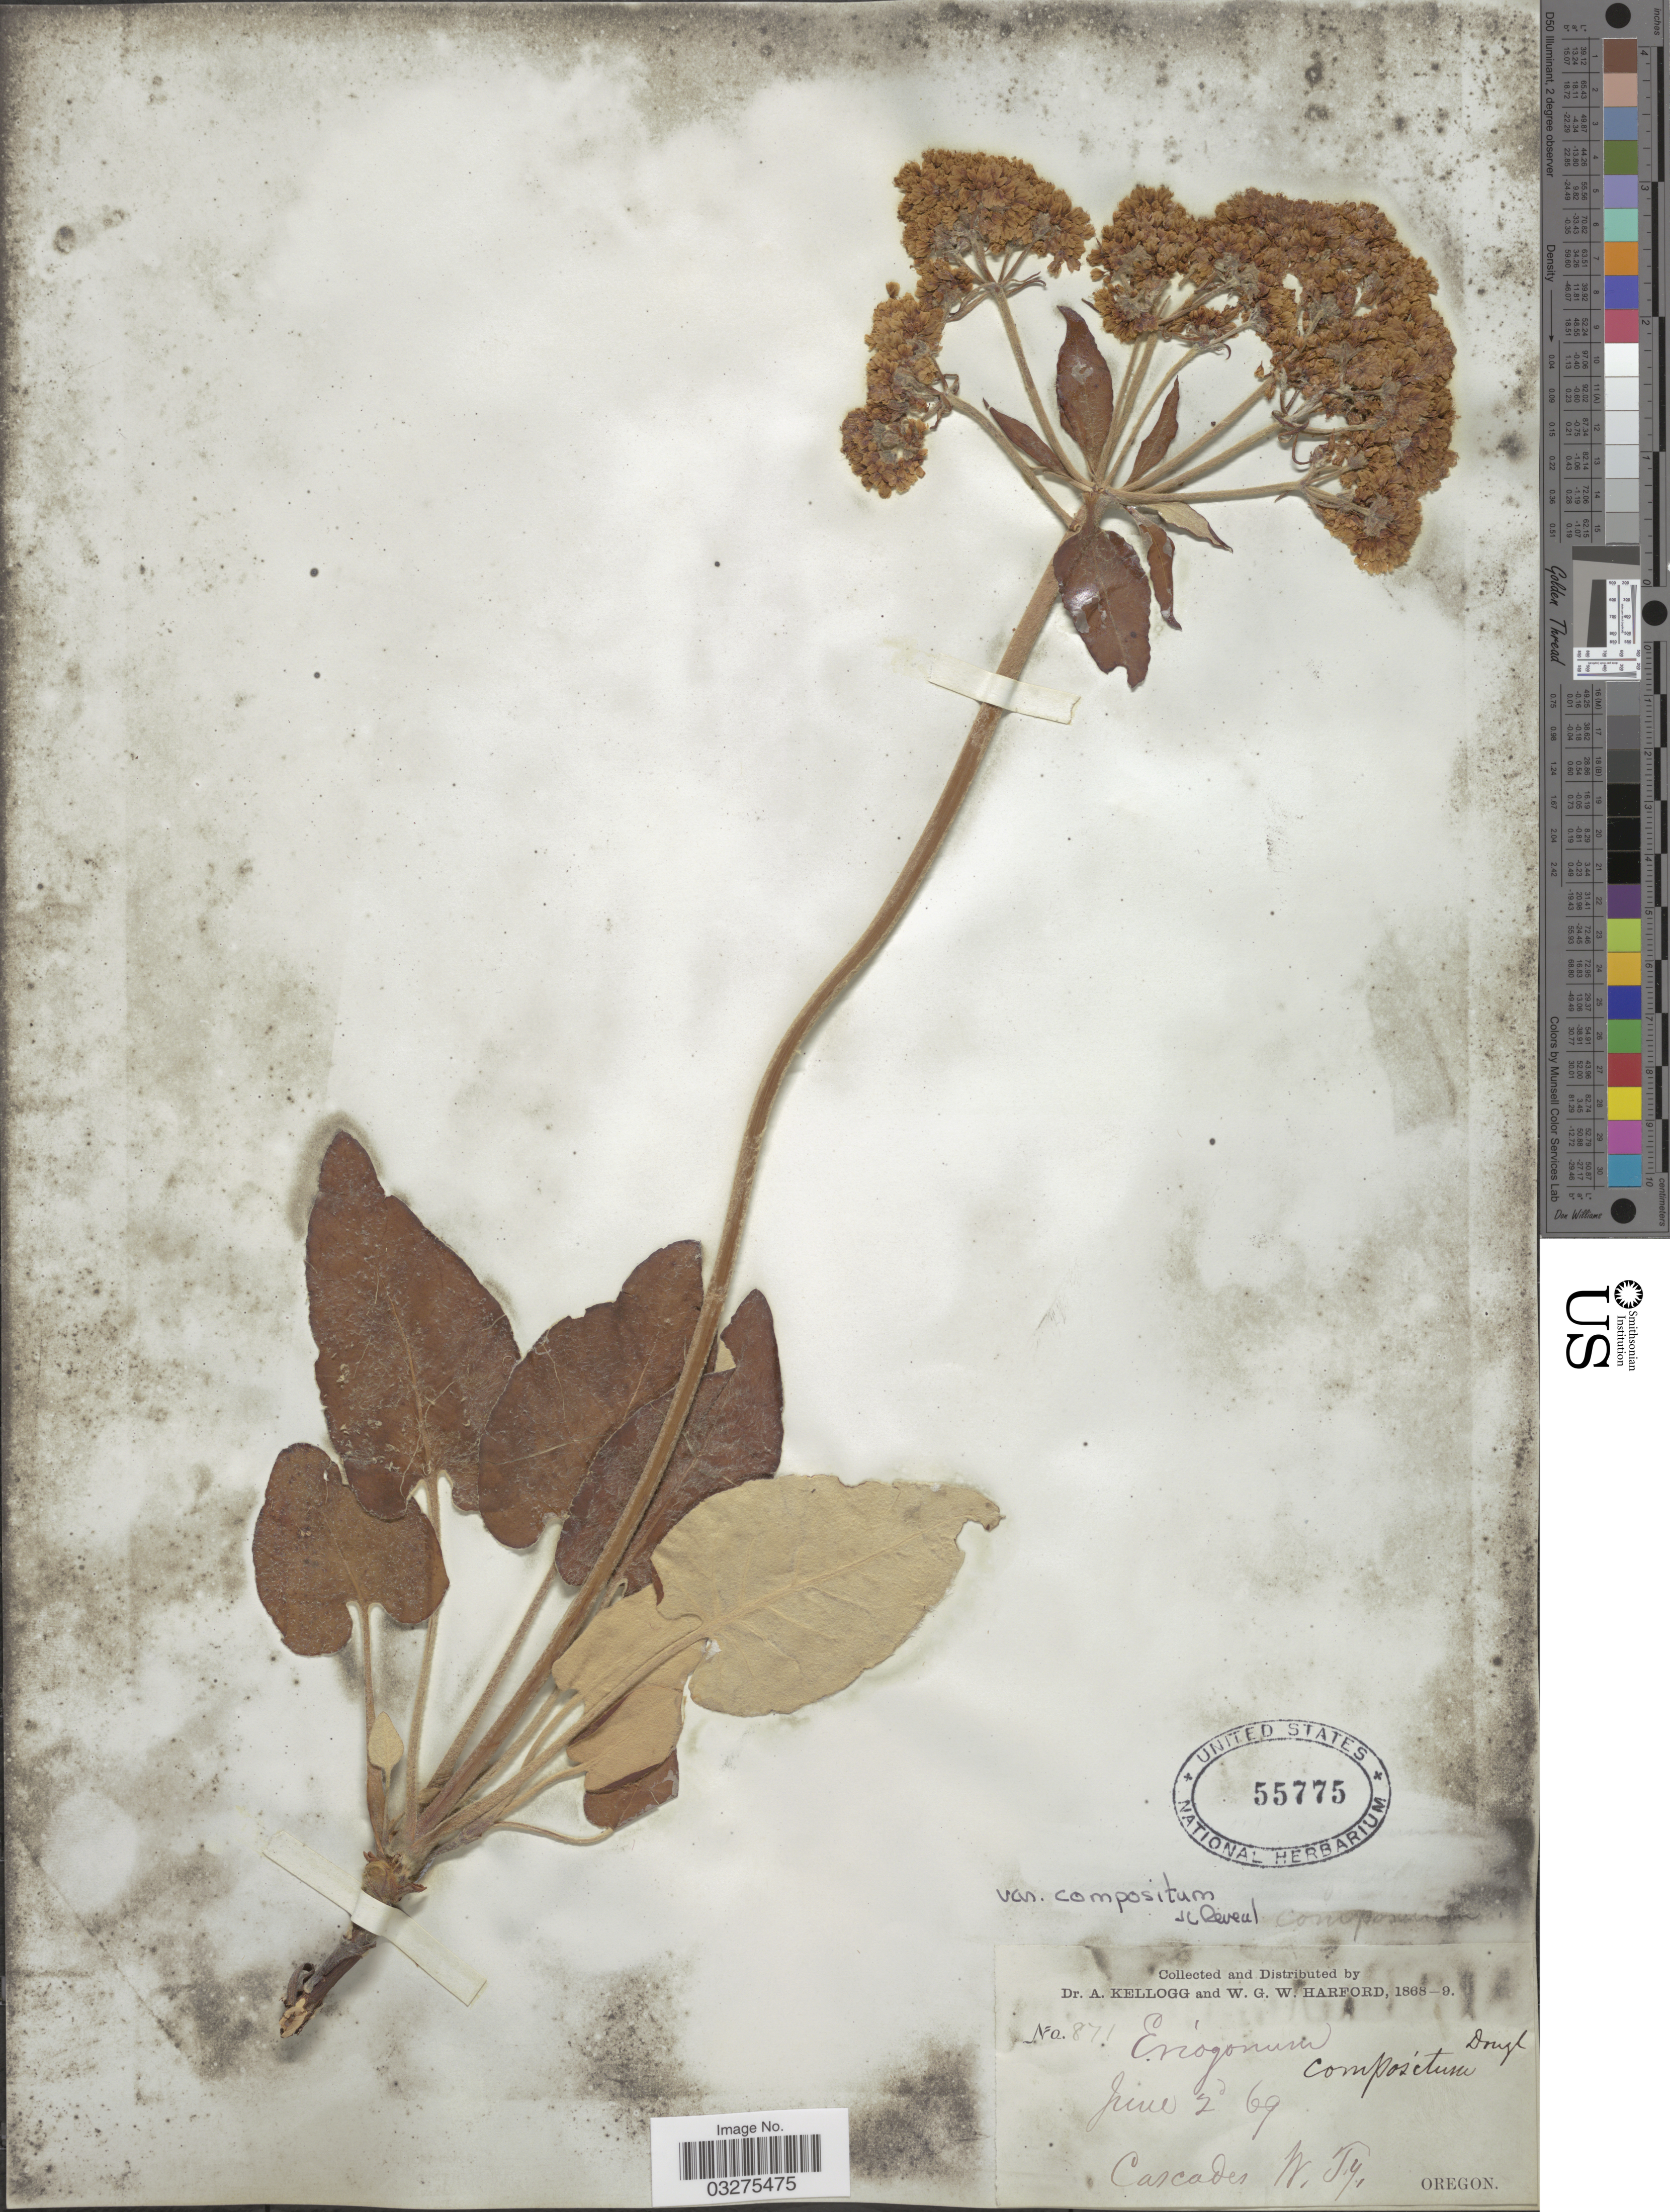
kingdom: Plantae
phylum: Tracheophyta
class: Magnoliopsida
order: Caryophyllales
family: Polygonaceae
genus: Eriogonum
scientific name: Eriogonum compositum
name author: Douglas ex Benth.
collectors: A. Kellogg & W. G. W. Harford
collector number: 871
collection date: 1869-06-02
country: United States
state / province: Oregon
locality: Cascades W. Ty.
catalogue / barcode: US 55775